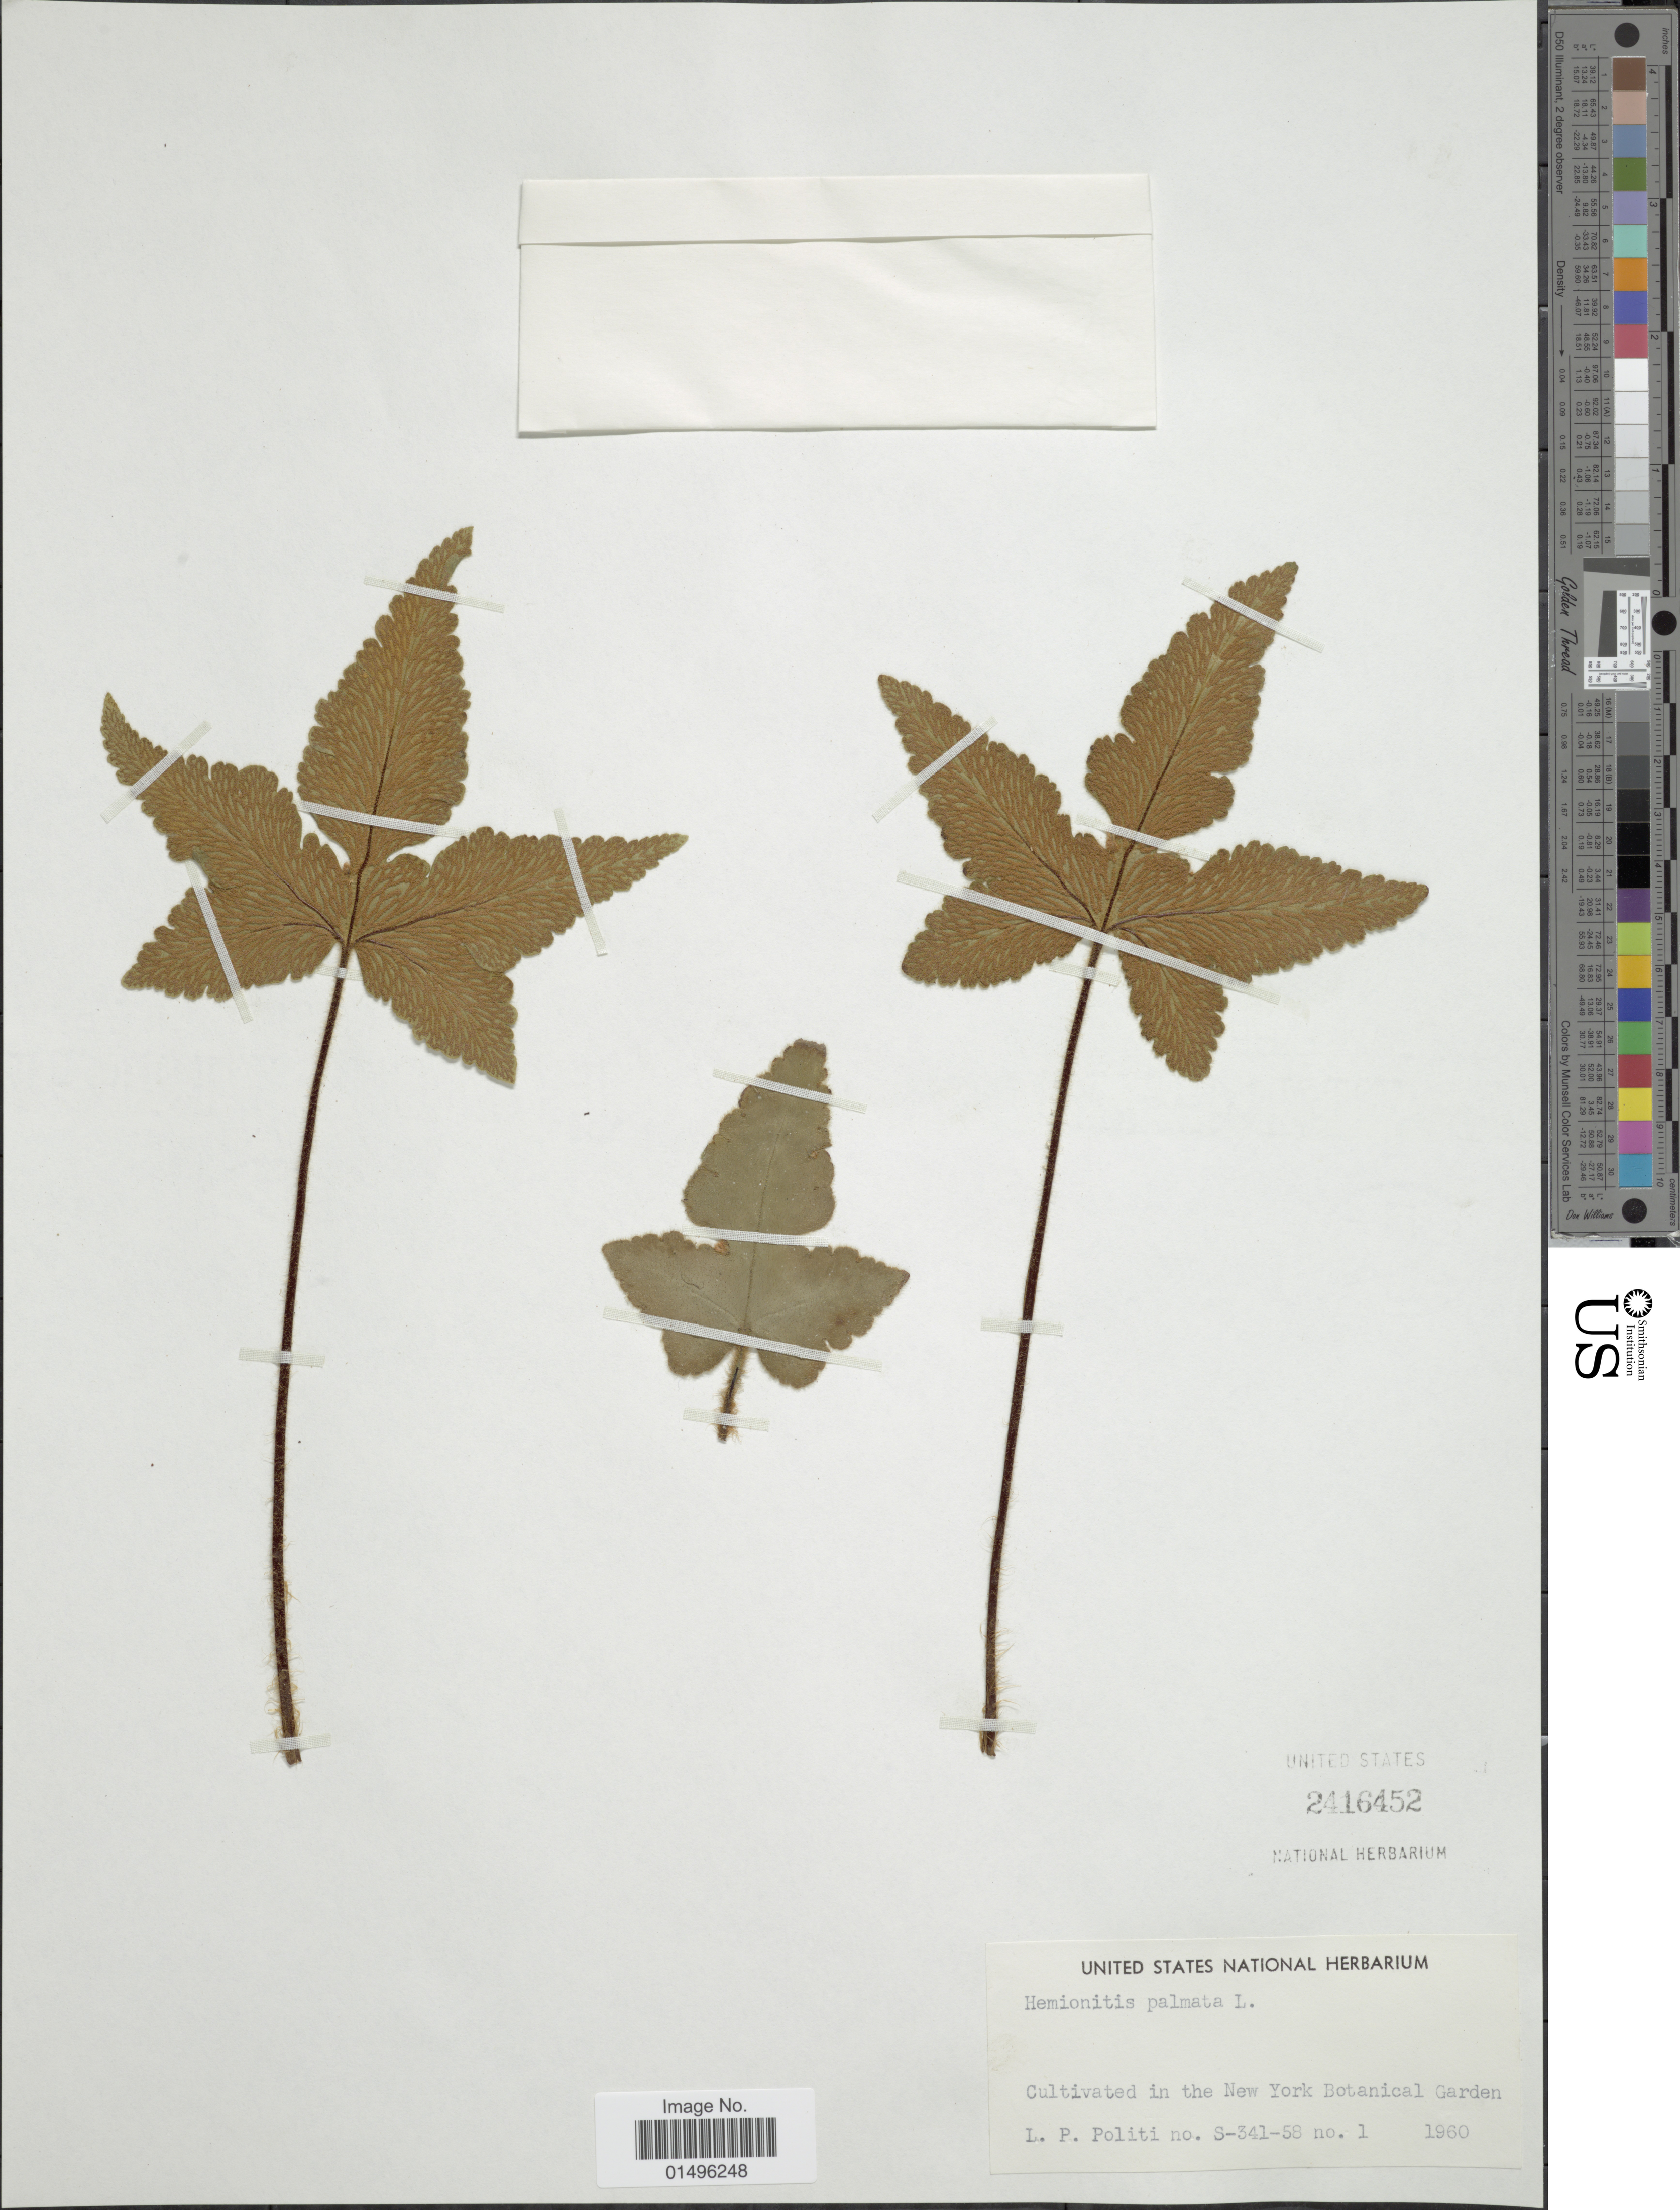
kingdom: Plantae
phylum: Tracheophyta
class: Polypodiopsida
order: Polypodiales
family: Pteridaceae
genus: Hemionitis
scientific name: Hemionitis palmata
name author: L.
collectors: L. Politi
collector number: S-341-58 / 1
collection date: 1960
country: United States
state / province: New York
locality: New York Botanical Garden.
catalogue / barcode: US 2416452